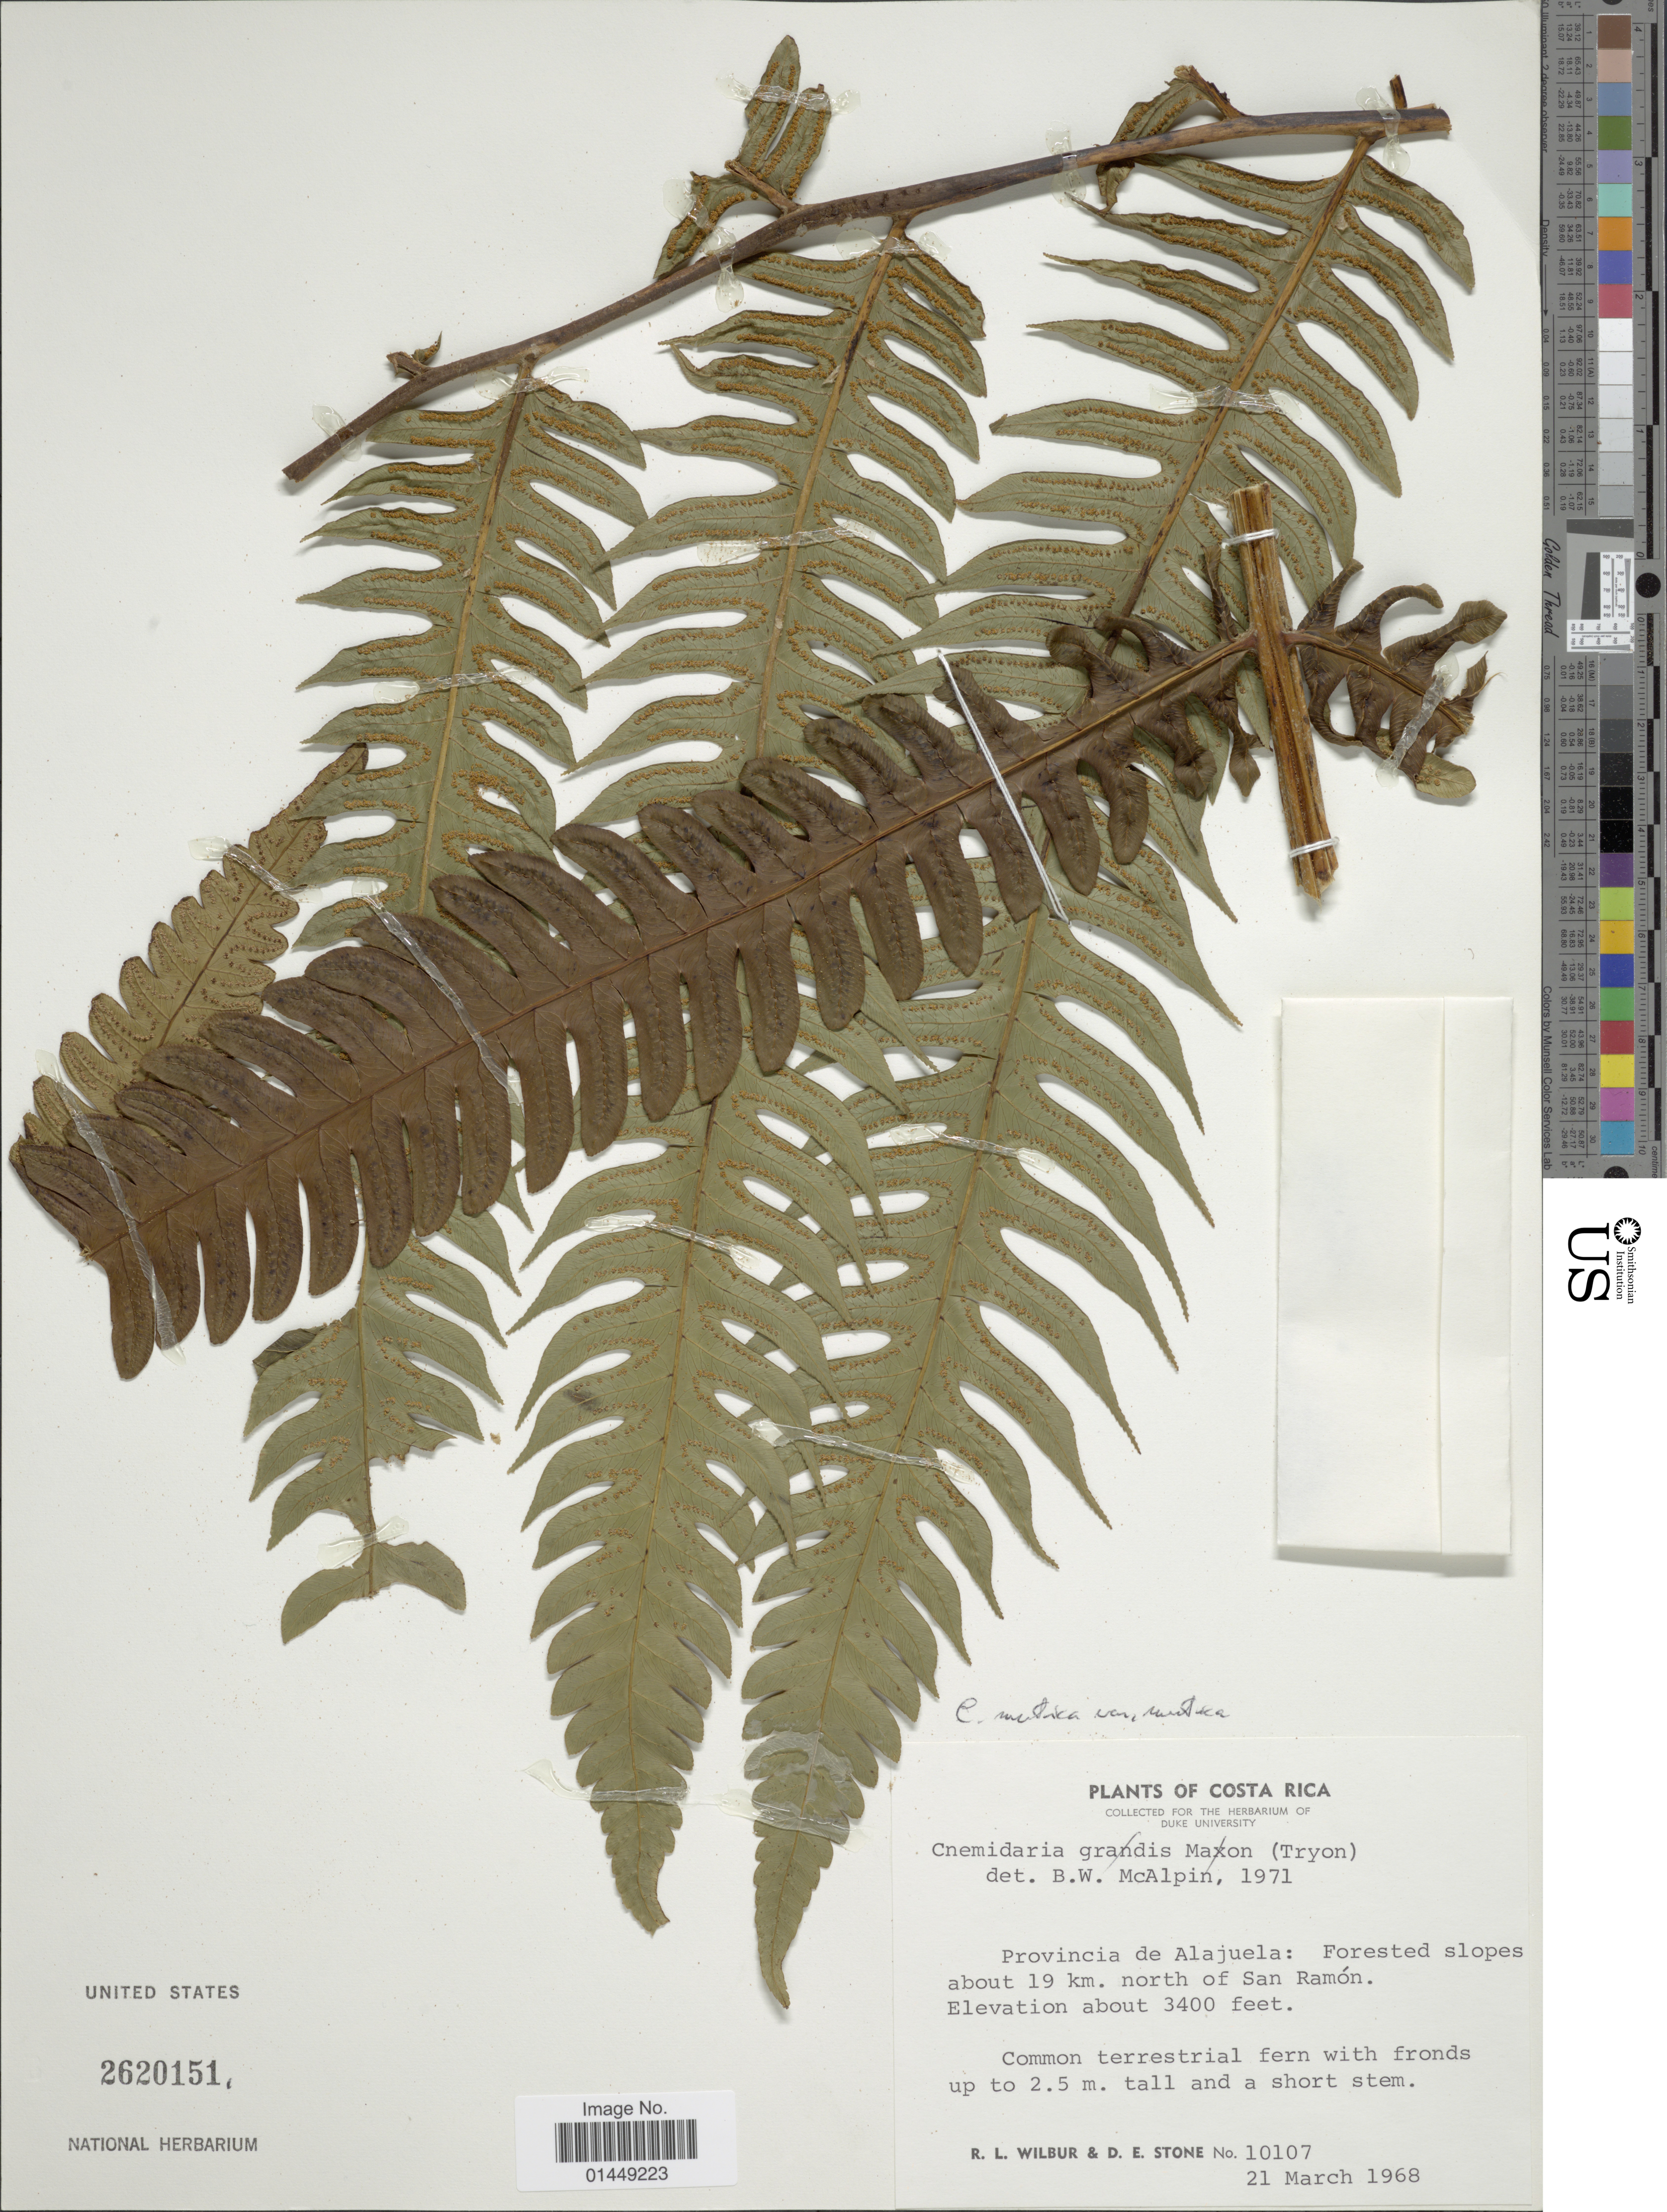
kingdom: Plantae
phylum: Tracheophyta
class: Polypodiopsida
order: Cyatheales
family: Cyatheaceae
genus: Cyathea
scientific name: Cyathea mutica var. mutica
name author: (Christ) Domin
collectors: R. L. Wilbur & D. E. Stone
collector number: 10107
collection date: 1968-03-21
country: Costa Rica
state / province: Alajuela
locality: Provincia de Alajuela: Forested slopes about 19 km. north of San Ramón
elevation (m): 1036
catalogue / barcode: US 2620151